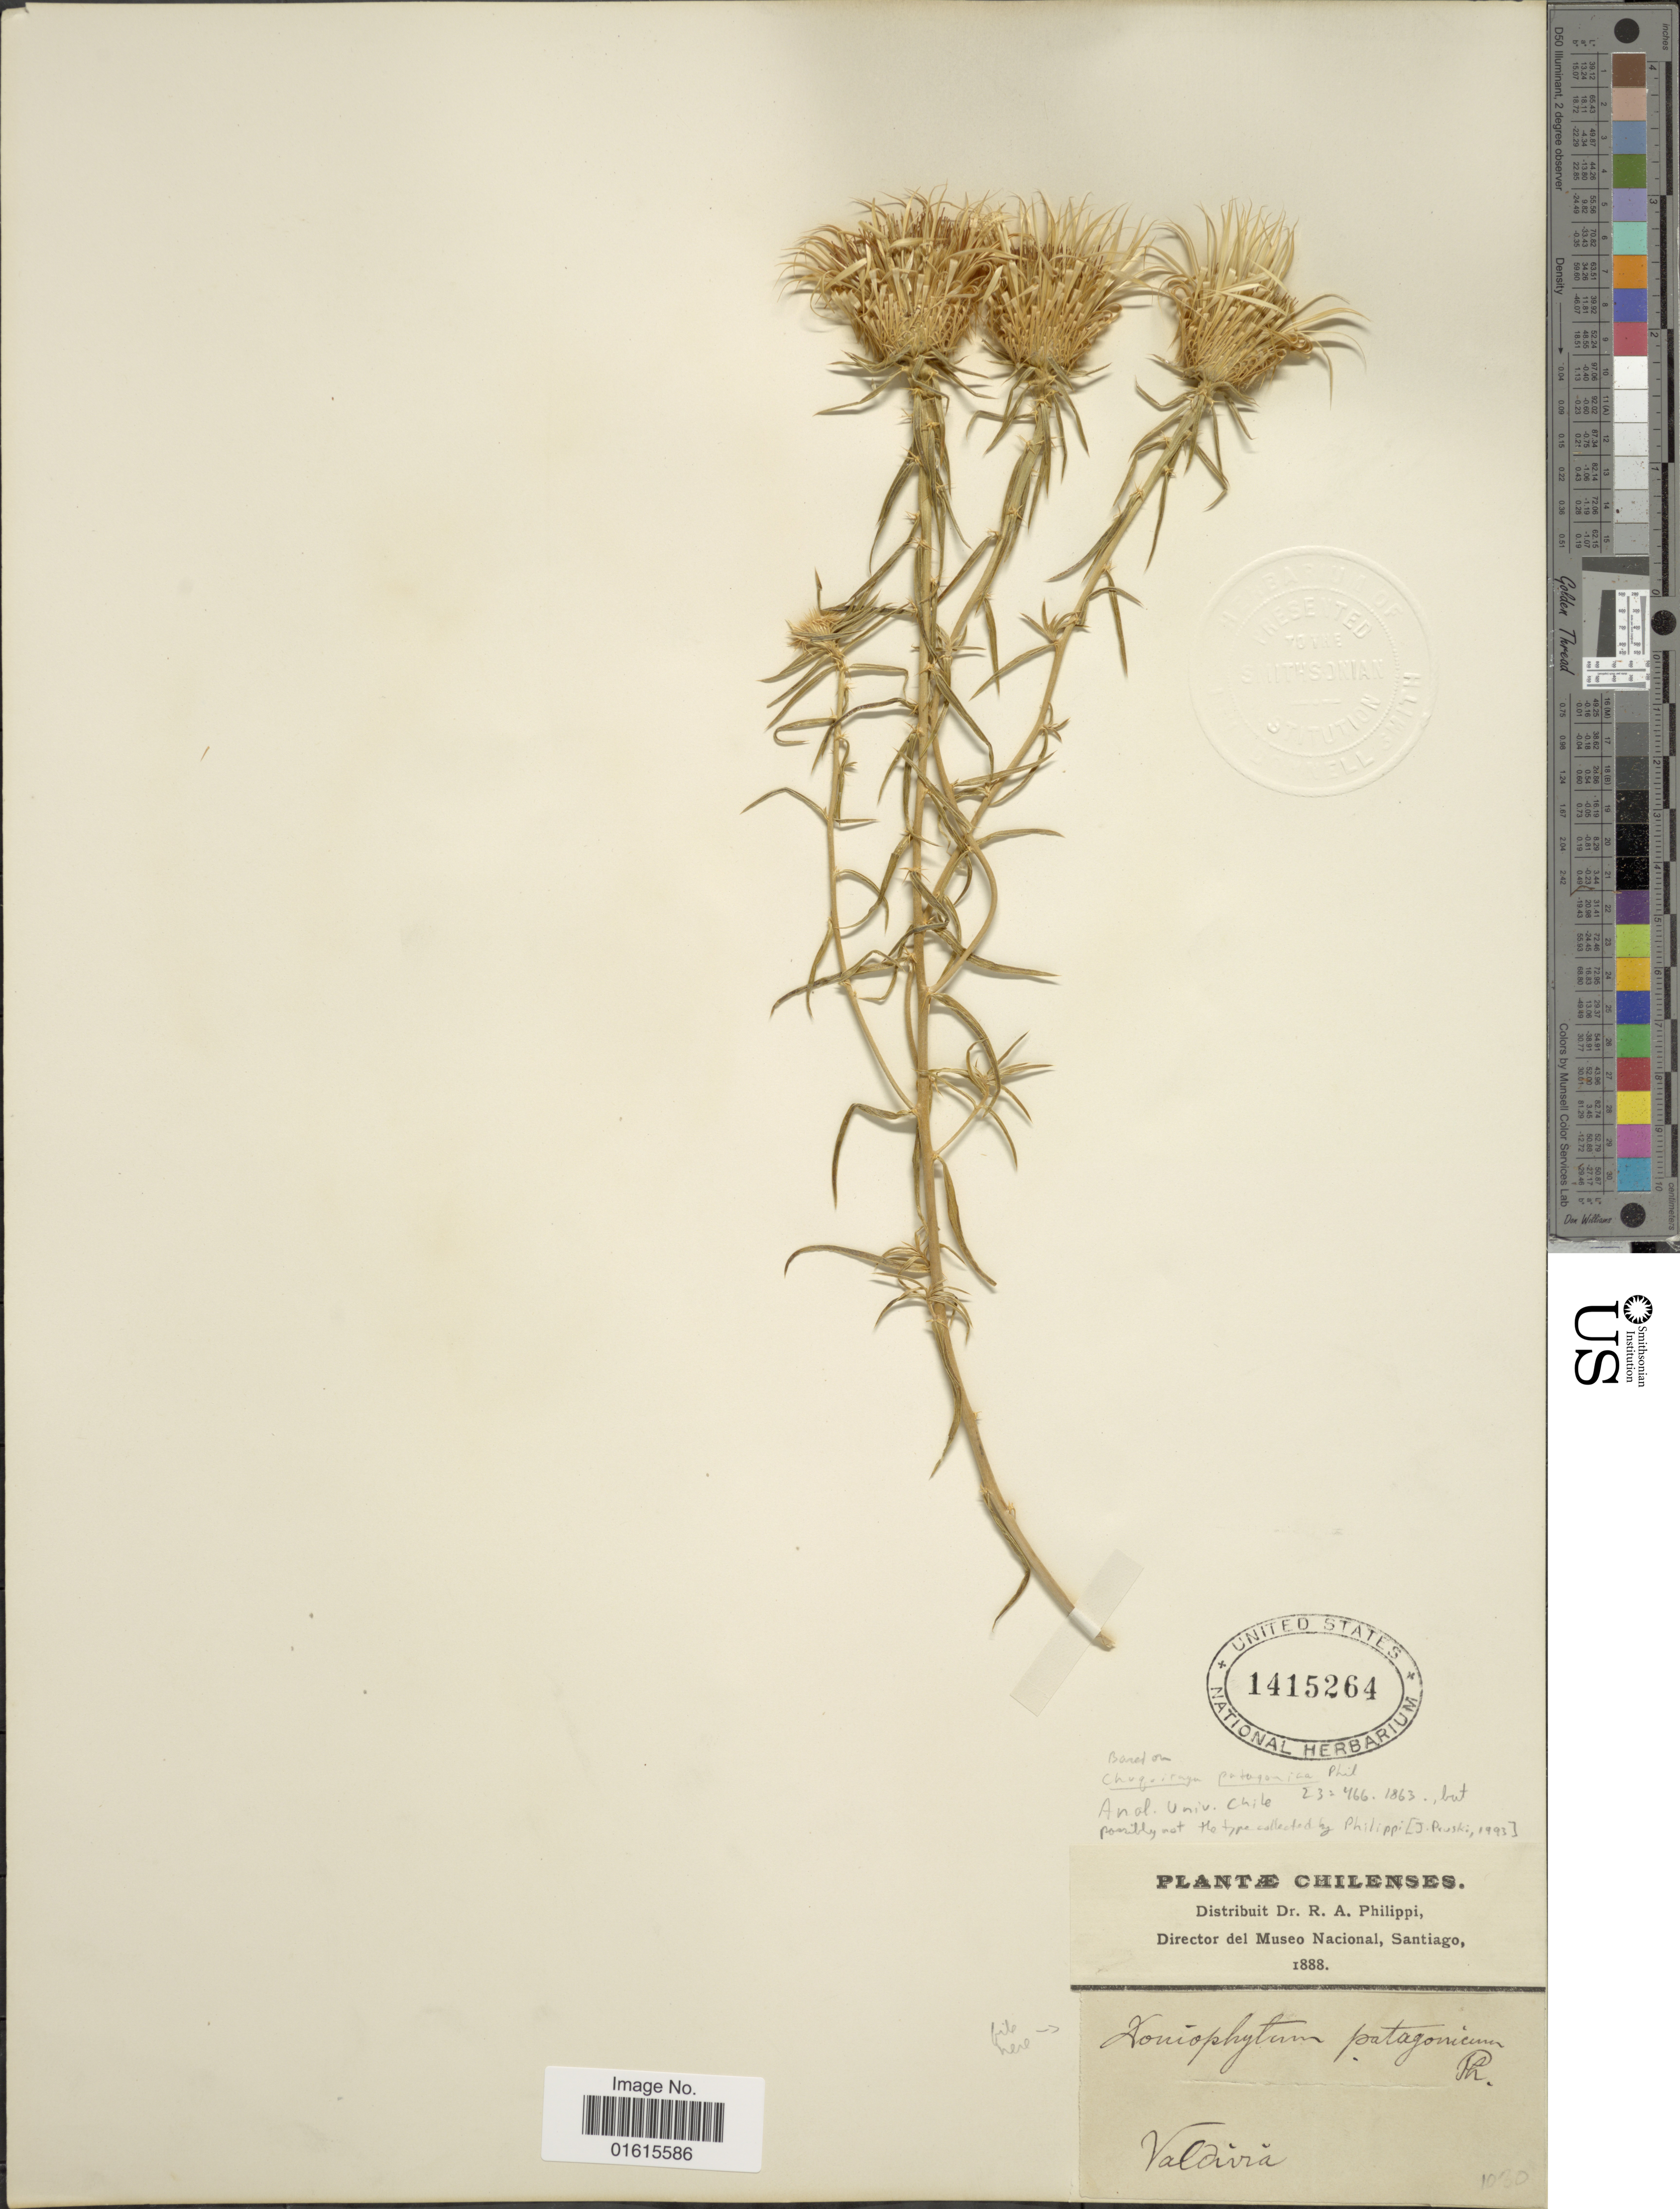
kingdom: Plantae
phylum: Tracheophyta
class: Magnoliopsida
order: Asterales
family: Asteraceae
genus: Doniophyton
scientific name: Doniophyton patagonicum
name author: (Phil.) Cabrera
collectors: R. A. Philippi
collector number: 1030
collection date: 1888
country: Chile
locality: Valdivia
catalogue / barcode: US 1415264